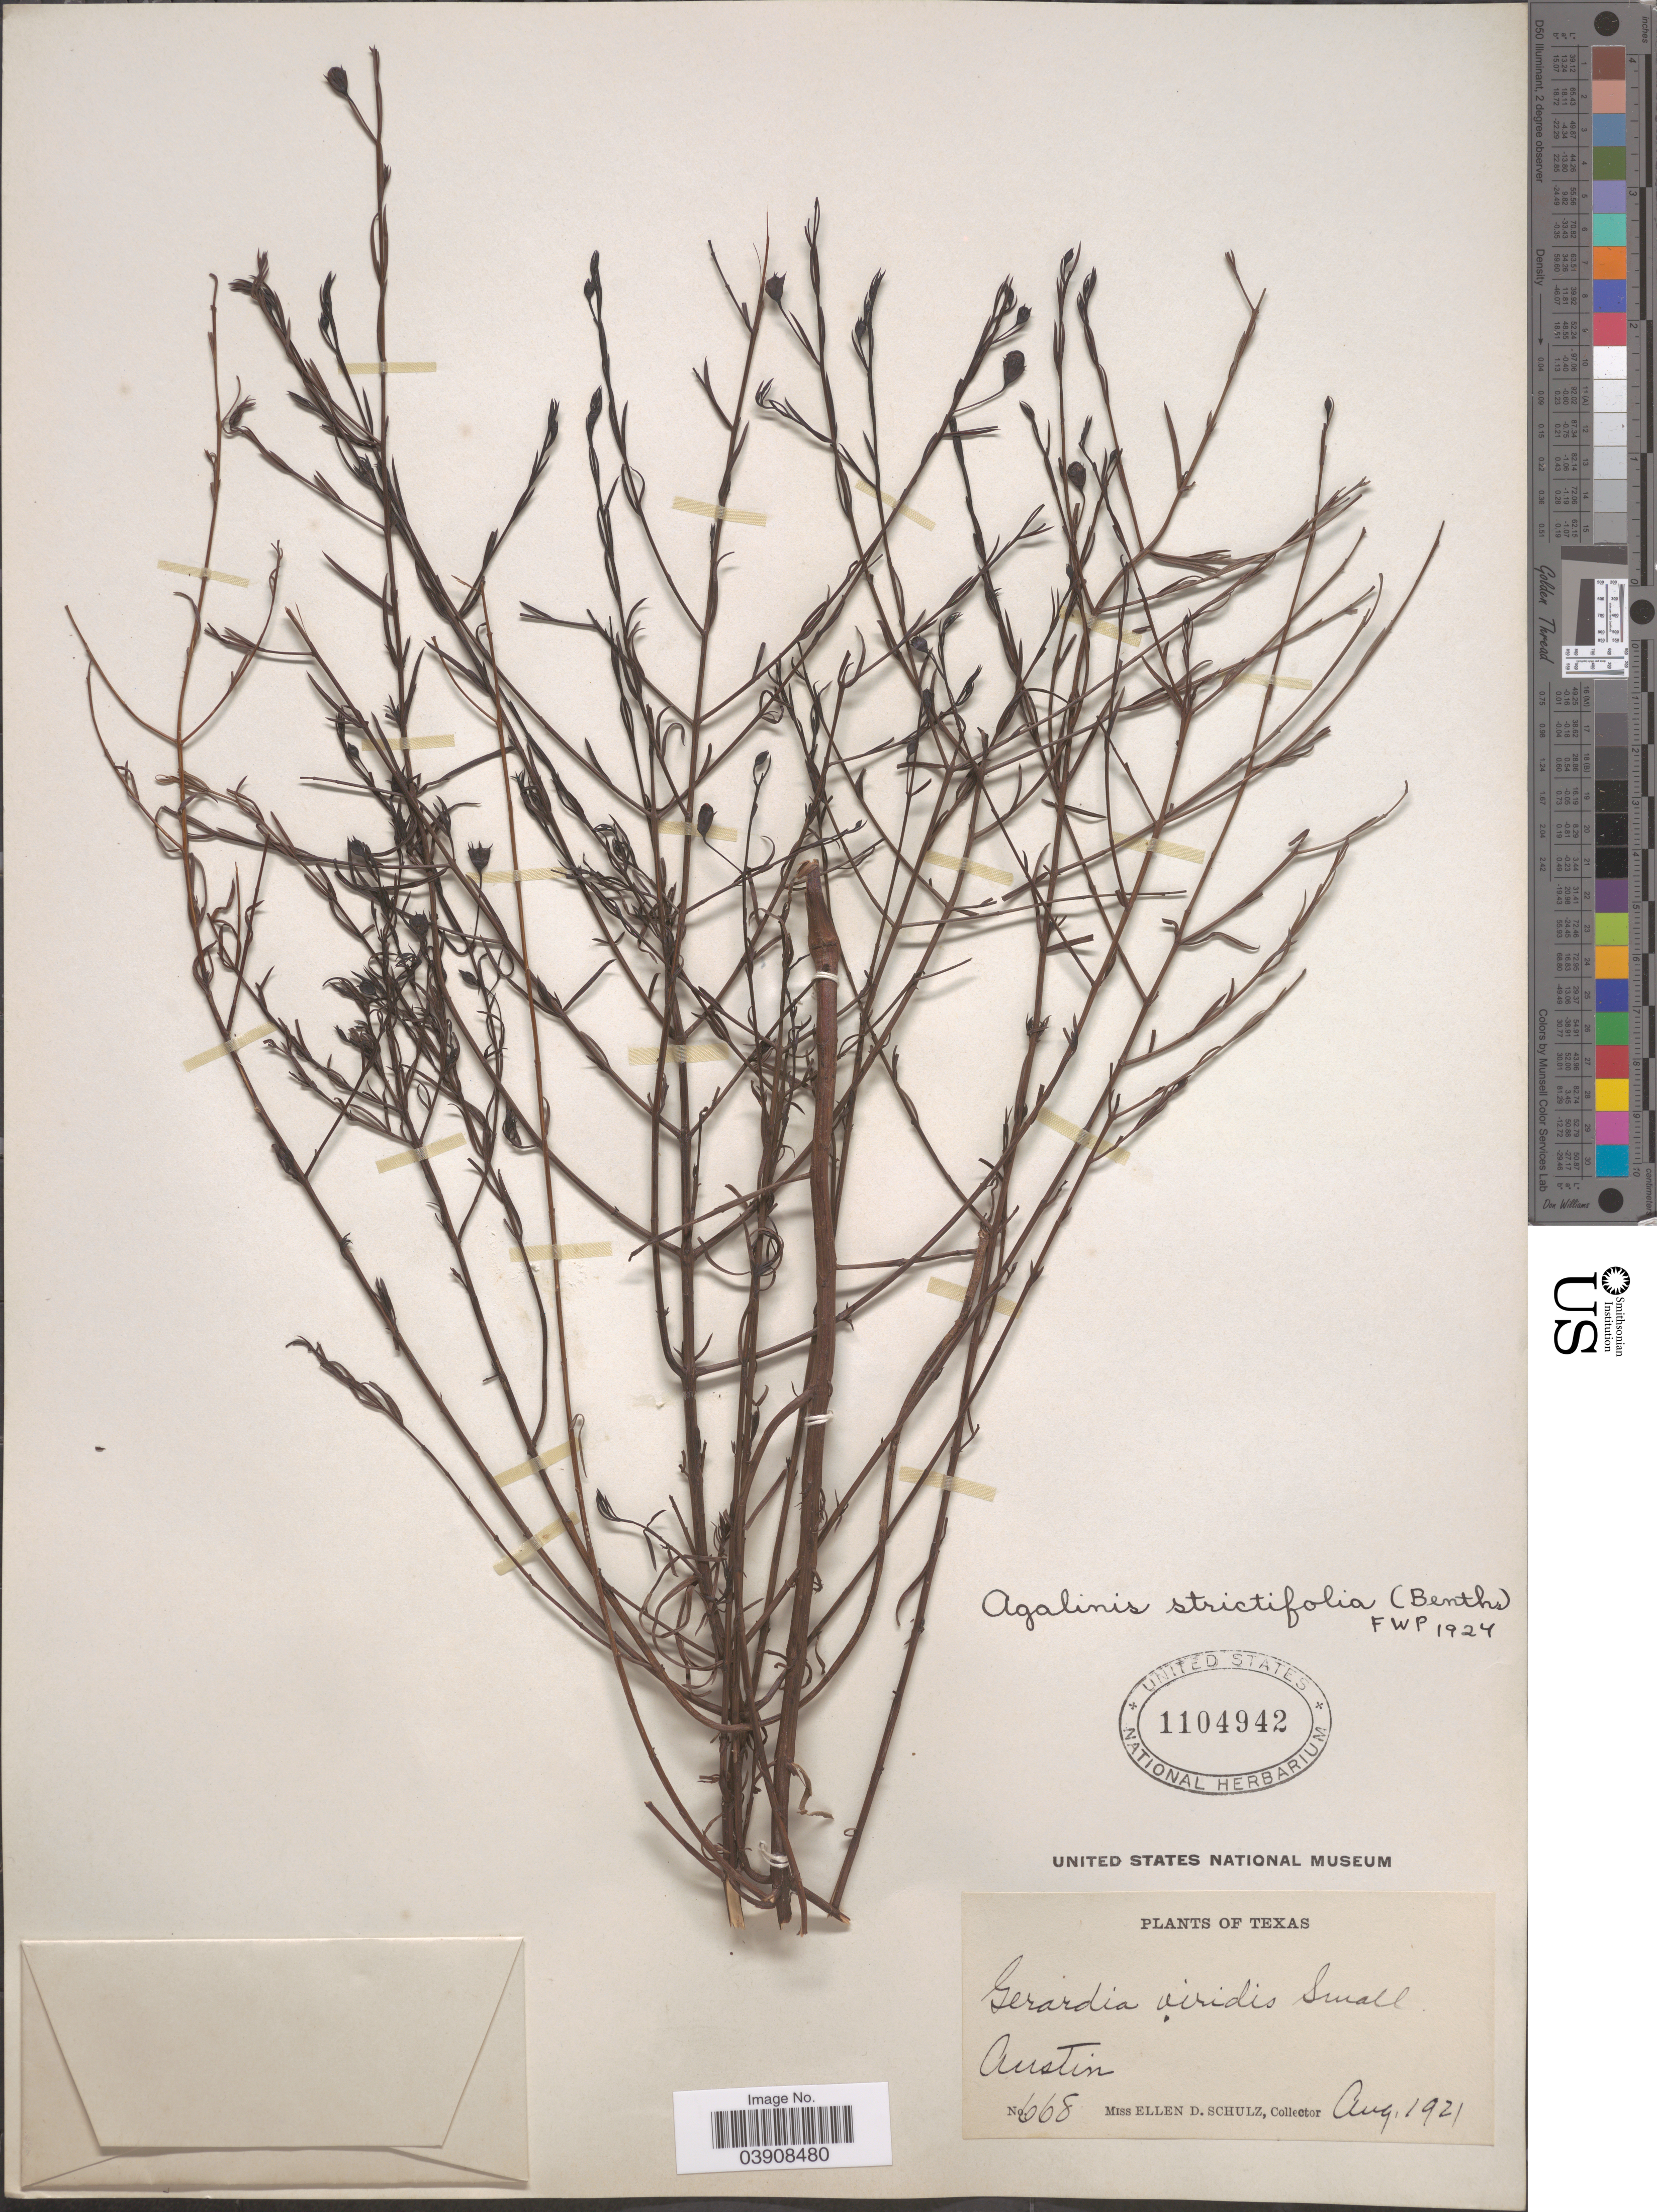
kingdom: Plantae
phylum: Tracheophyta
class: Magnoliopsida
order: Lamiales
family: Orobanchaceae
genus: Agalinis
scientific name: Agalinis strictifolia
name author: (Benth.) Pennell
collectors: E. D. Schulz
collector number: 668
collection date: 1921-08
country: United States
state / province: Texas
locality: Austin.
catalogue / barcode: US 1104942